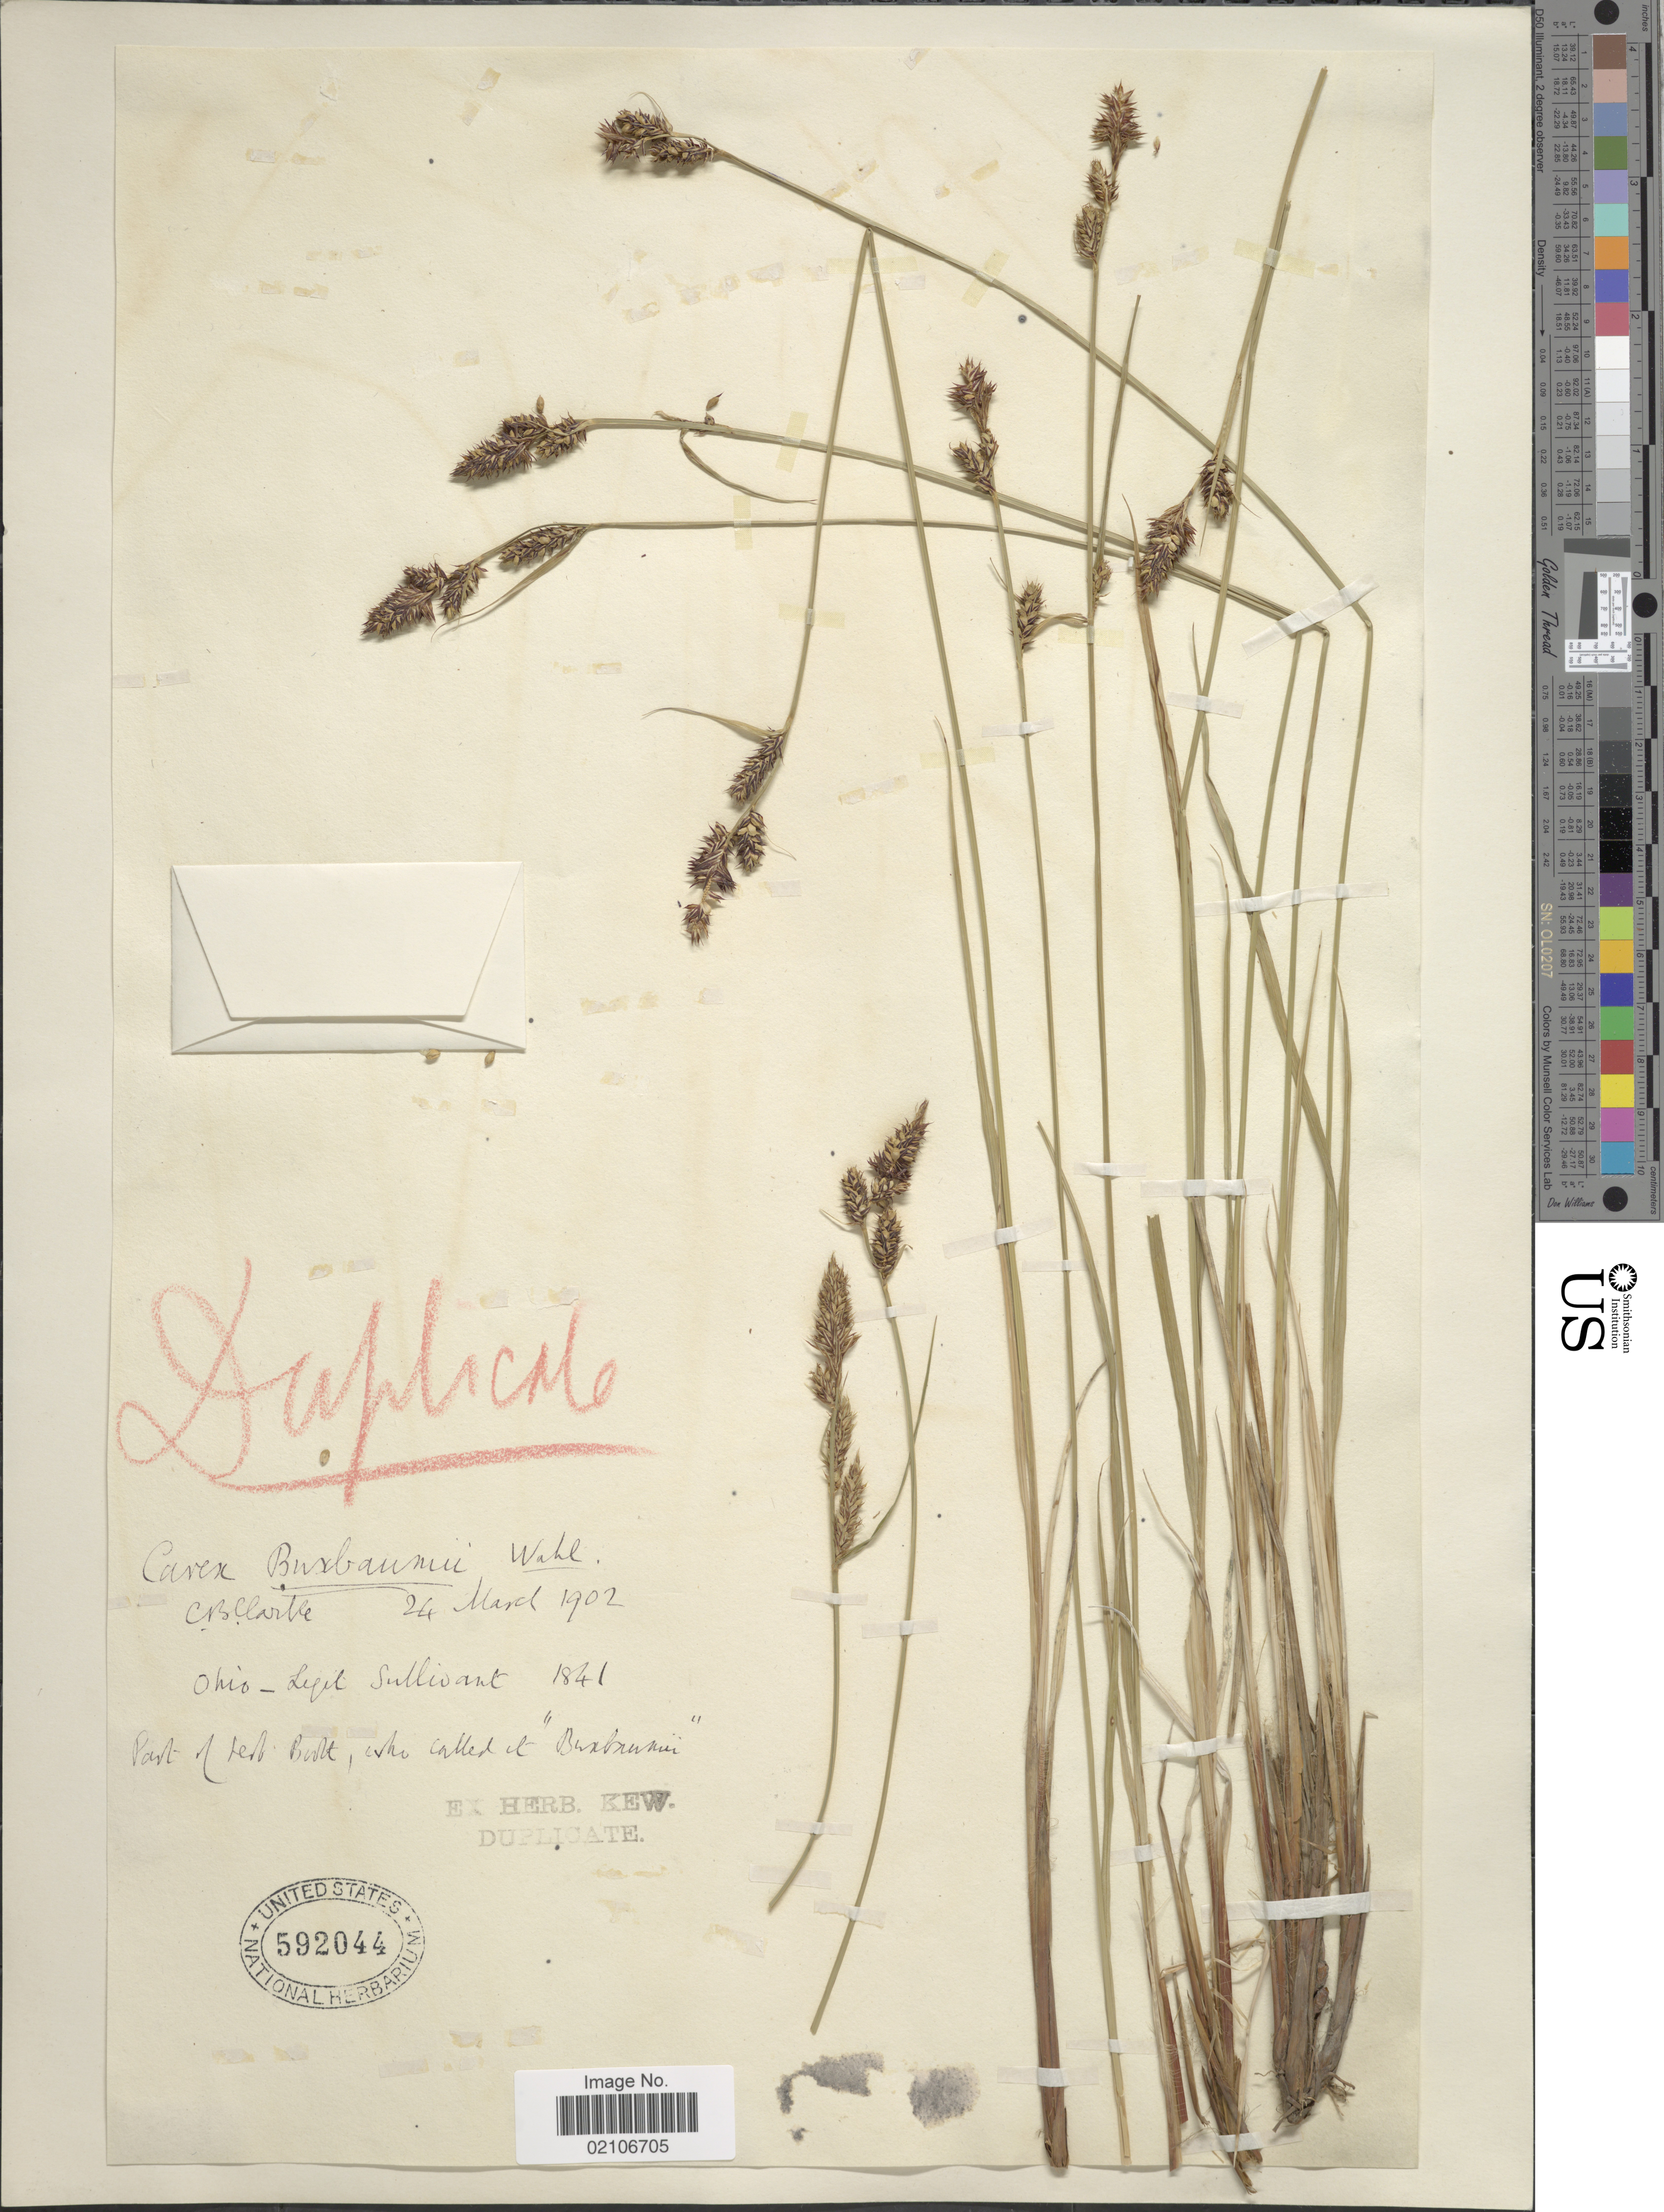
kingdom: Plantae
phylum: Tracheophyta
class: Liliopsida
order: Poales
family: Cyperaceae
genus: Carex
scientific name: Carex buxbaumii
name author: Wahlenb.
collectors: Sullivant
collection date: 1841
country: United States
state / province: Ohio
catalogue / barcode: US 592044